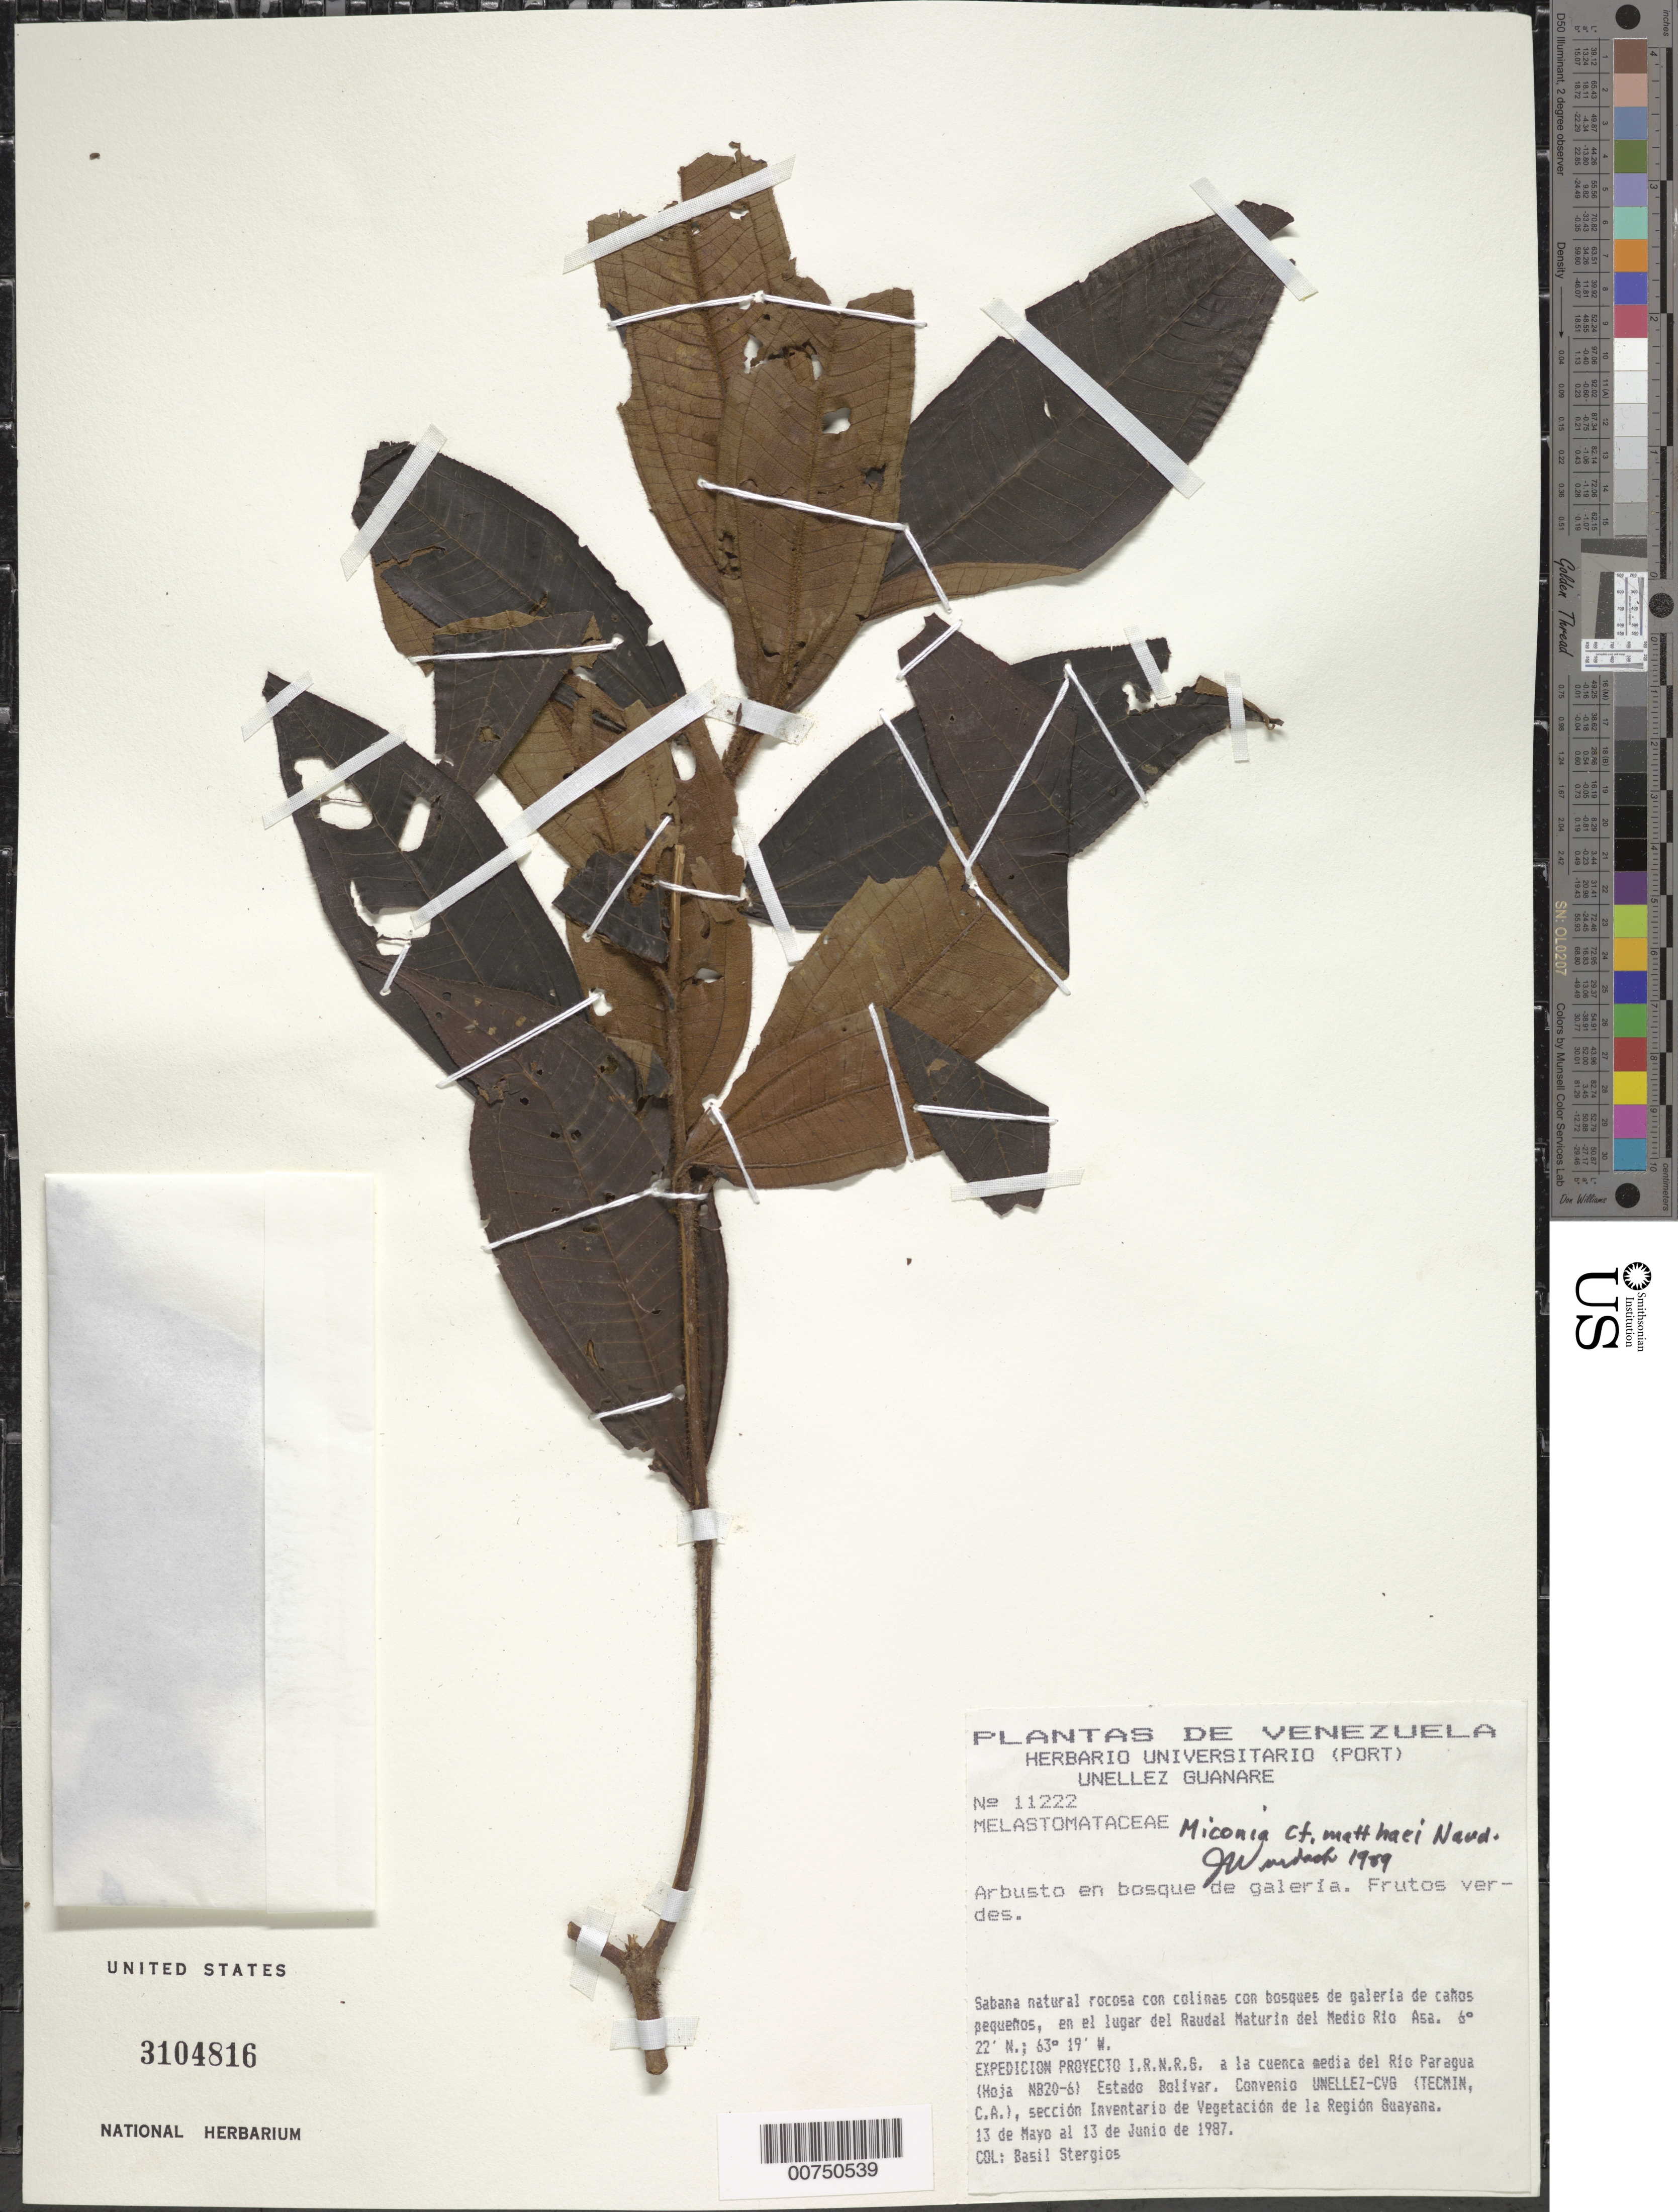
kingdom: Plantae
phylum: Tracheophyta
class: Magnoliopsida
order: Myrtales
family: Melastomataceae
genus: Miconia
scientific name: Miconia matthaei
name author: Naudin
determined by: Wurdack, John J., (US), US (UNITED STATES)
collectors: B. G. Stergios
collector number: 11222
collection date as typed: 13-May-87 to 13-Jun-87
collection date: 1987-05-13/1987-06-13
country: Venezuela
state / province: Bolívar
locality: Raudal Maturin, Medio Río Asa; Río Paragua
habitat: Bosque de galeria; sabana natural rocosa con colinas con bosques de galeria de canos pequenos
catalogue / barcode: US 3104816